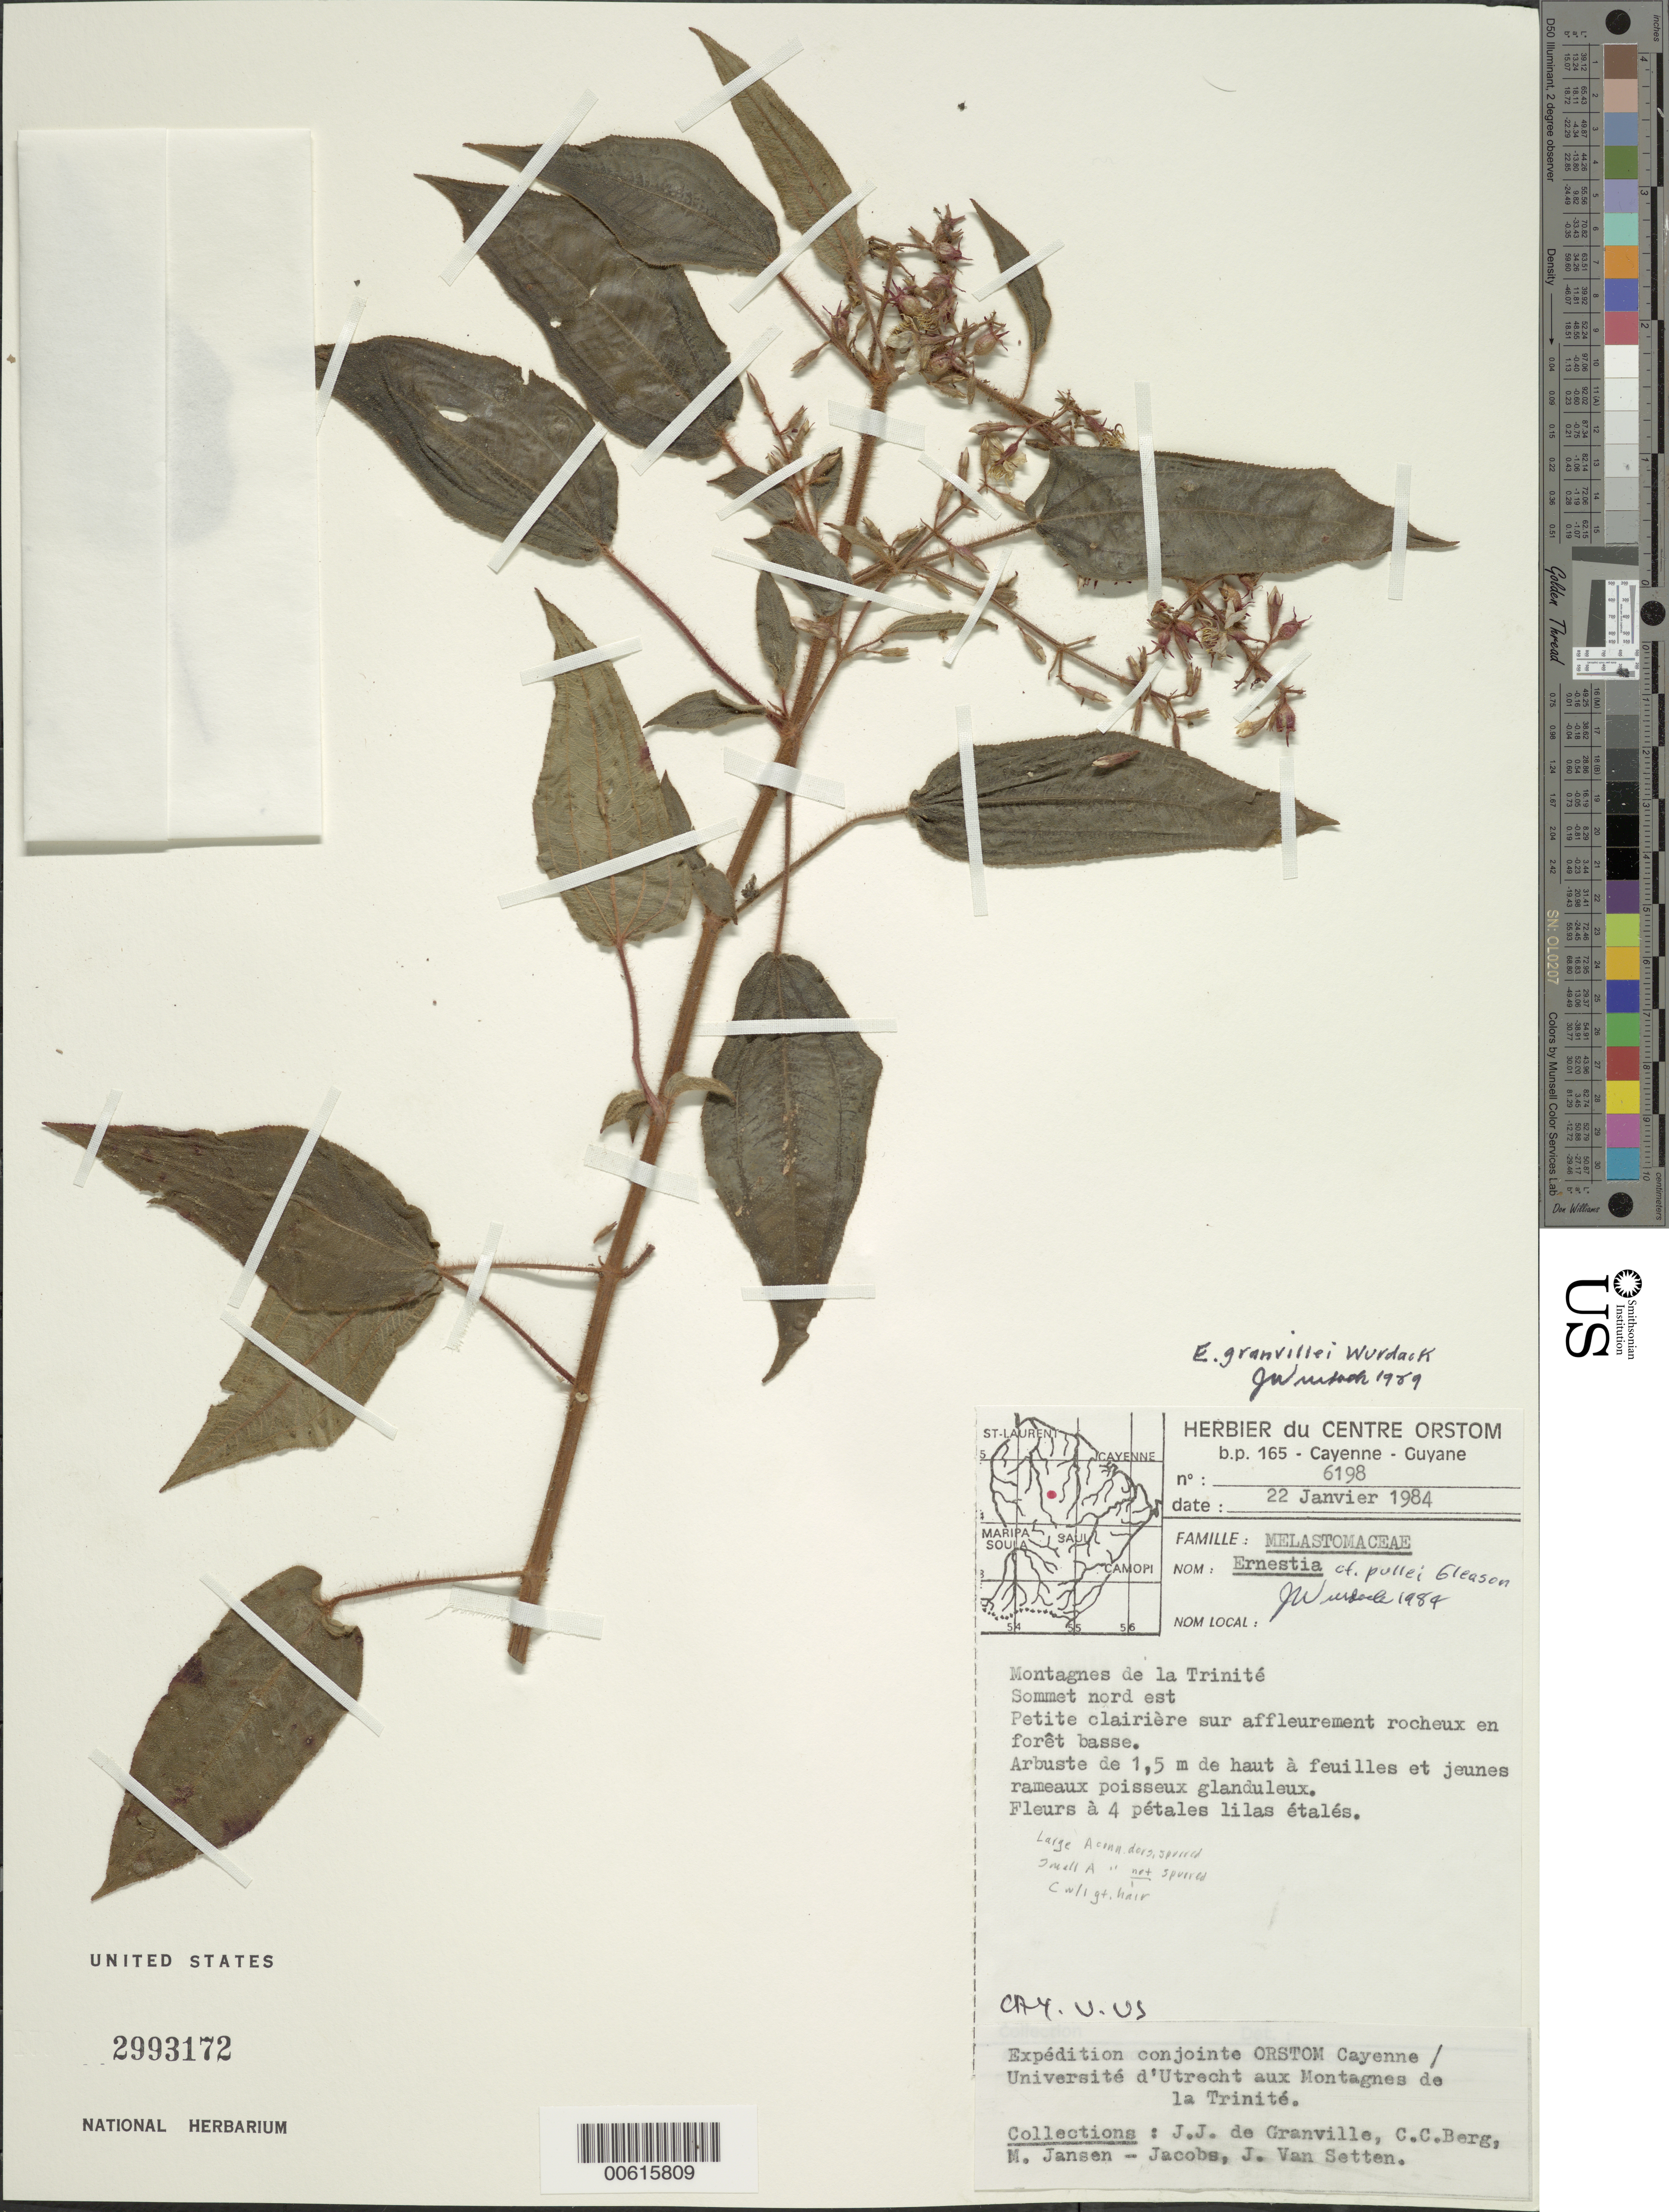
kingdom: Plantae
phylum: Tracheophyta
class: Magnoliopsida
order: Myrtales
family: Melastomataceae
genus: Ernestia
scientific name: Ernestia granvillei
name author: Wurdack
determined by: Wurdack, John J., (US), US (UNITED STATES)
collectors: J.-J. de Granville, C. C. Berg, M. J. Jansen-Jacobs & J. van Setten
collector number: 6198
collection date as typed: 22-Jan-84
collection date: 1984-01-22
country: French Guiana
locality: Montagnes de la Trinité, sommet NE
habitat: Petit clairiere sur affluerement rocheux en foret basse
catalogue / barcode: US 2993172